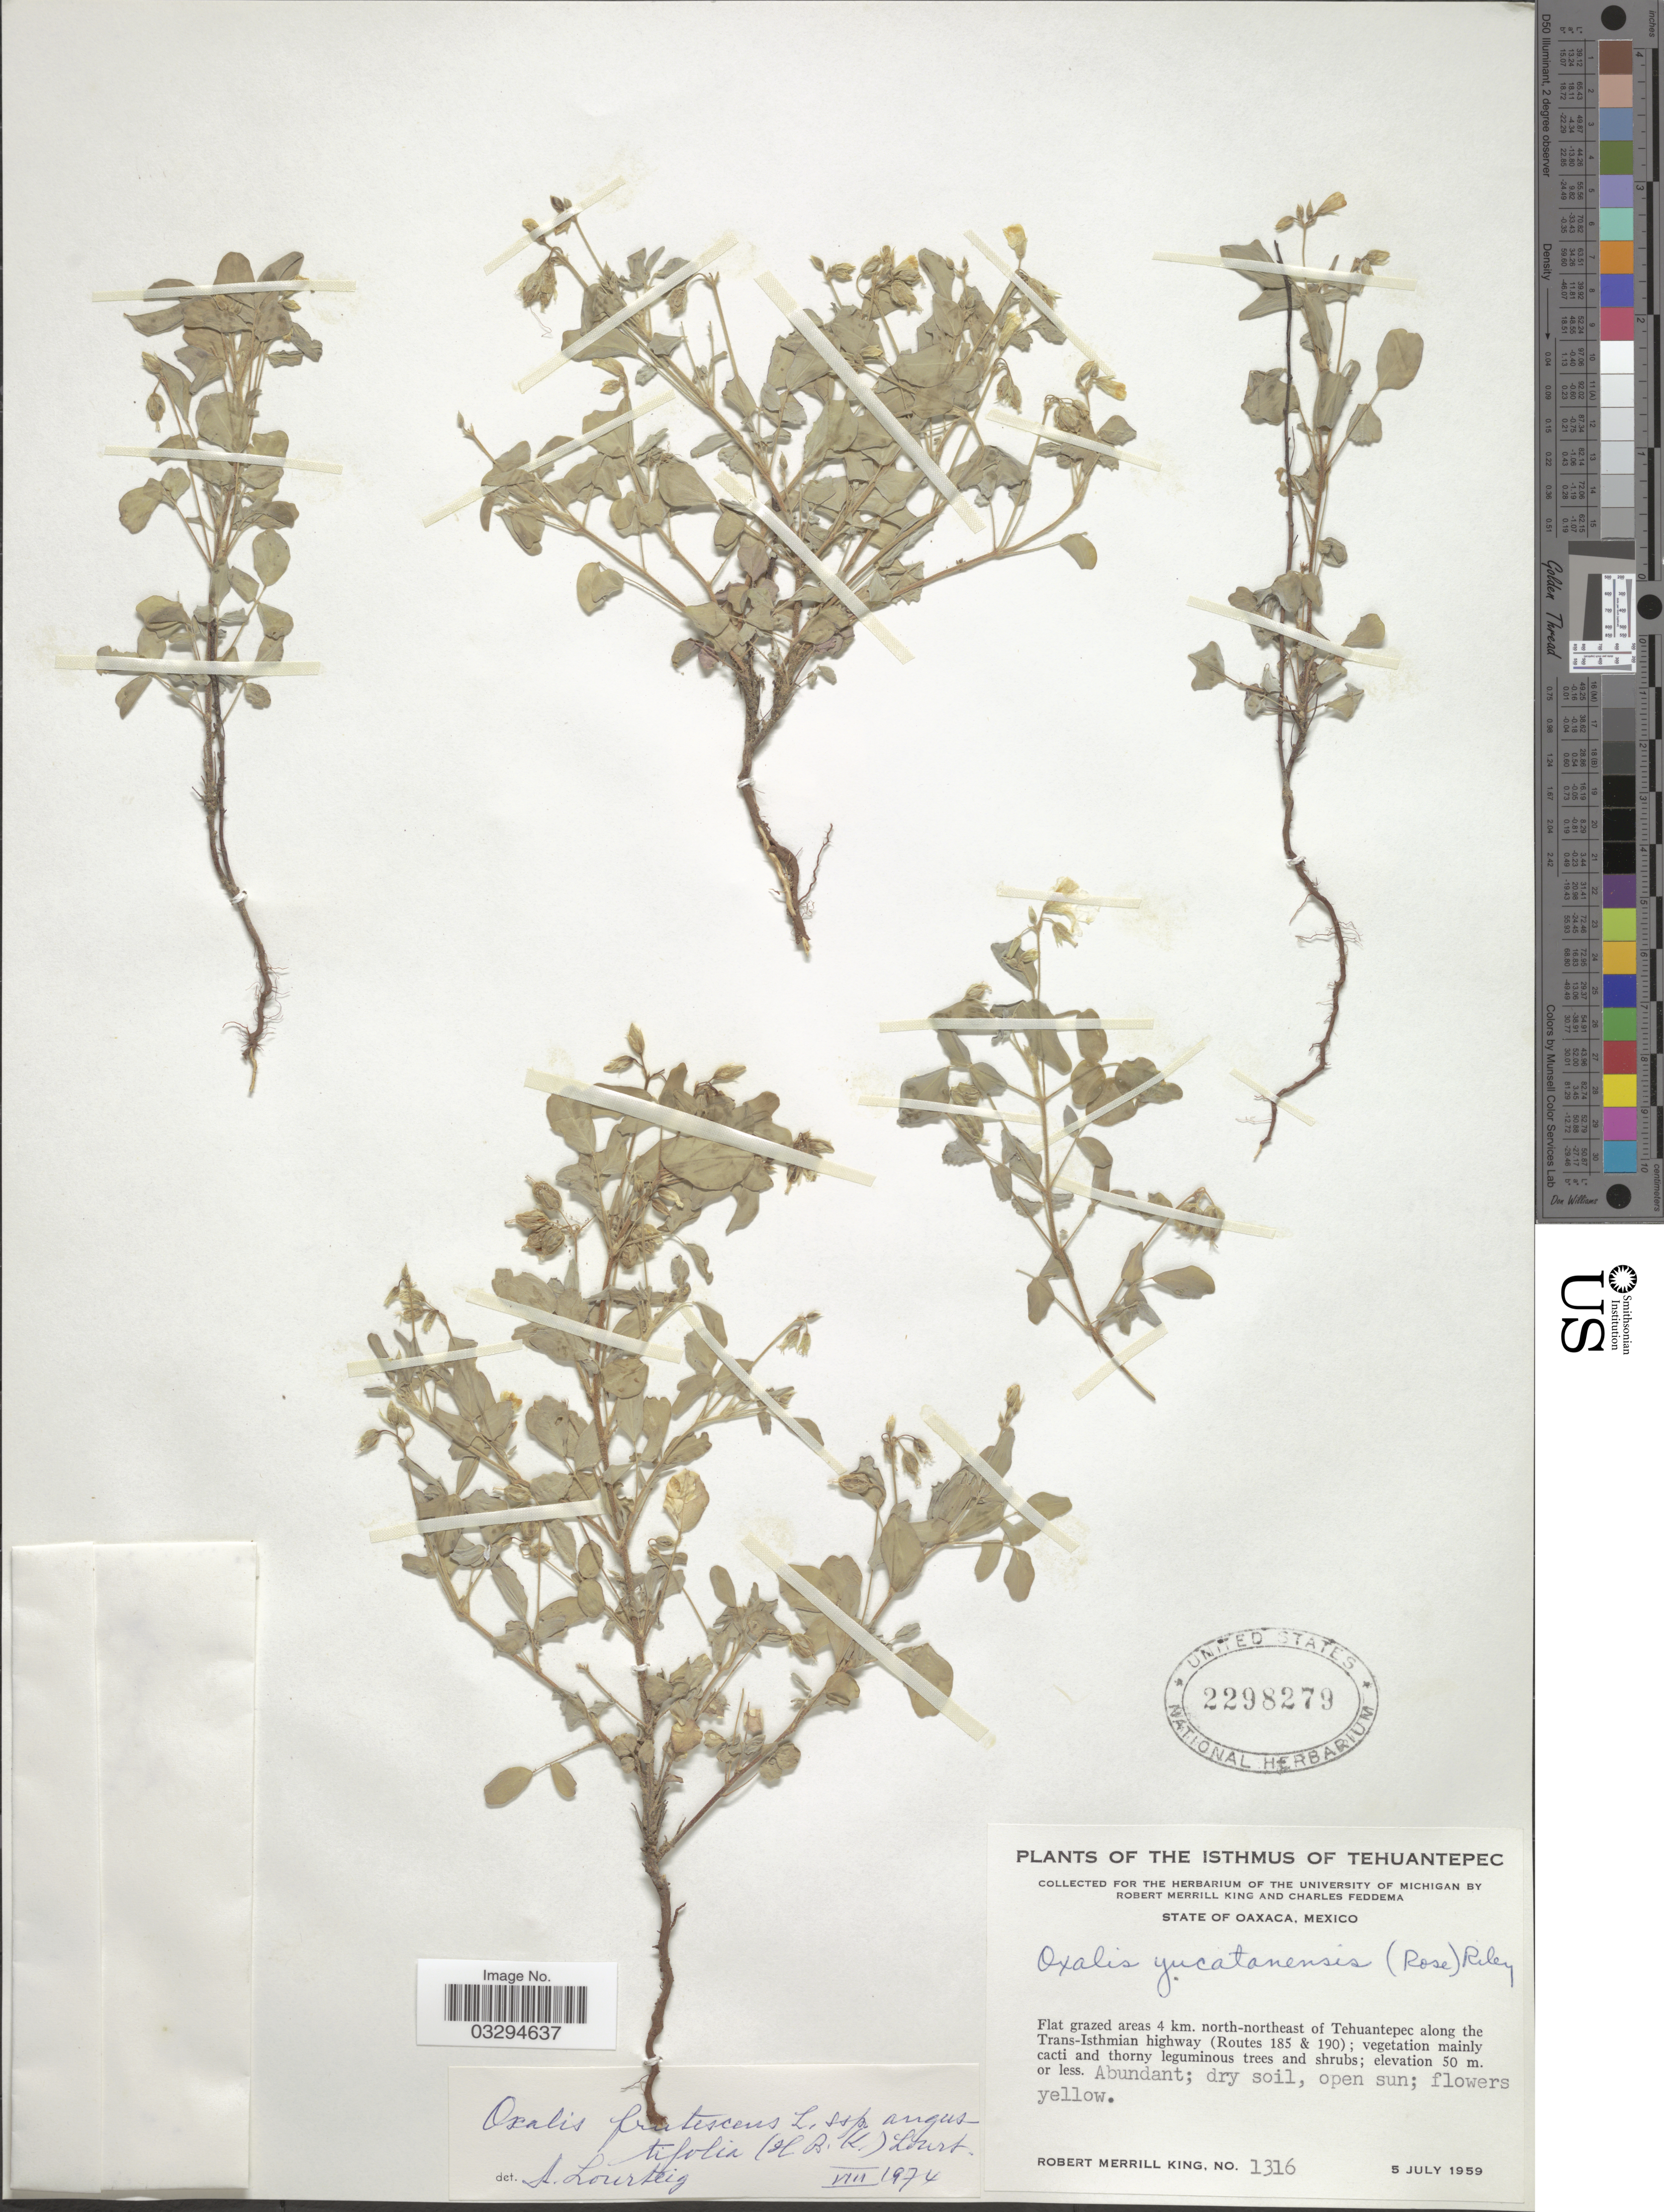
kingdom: Plantae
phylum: Tracheophyta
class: Magnoliopsida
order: Oxalidales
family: Oxalidaceae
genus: Oxalis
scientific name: Oxalis frutescens subsp. angustifolia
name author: (Kunth) Lourteig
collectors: R. M. King & C. Feddema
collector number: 1316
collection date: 1959-07-05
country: Mexico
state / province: Oaxaca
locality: Isthmus of Tehuantepec. 4 km. north-northeast of Tehuantepec along the Trans-Isthmian highway (Routes 185 & 190).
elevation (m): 50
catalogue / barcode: US 2298279